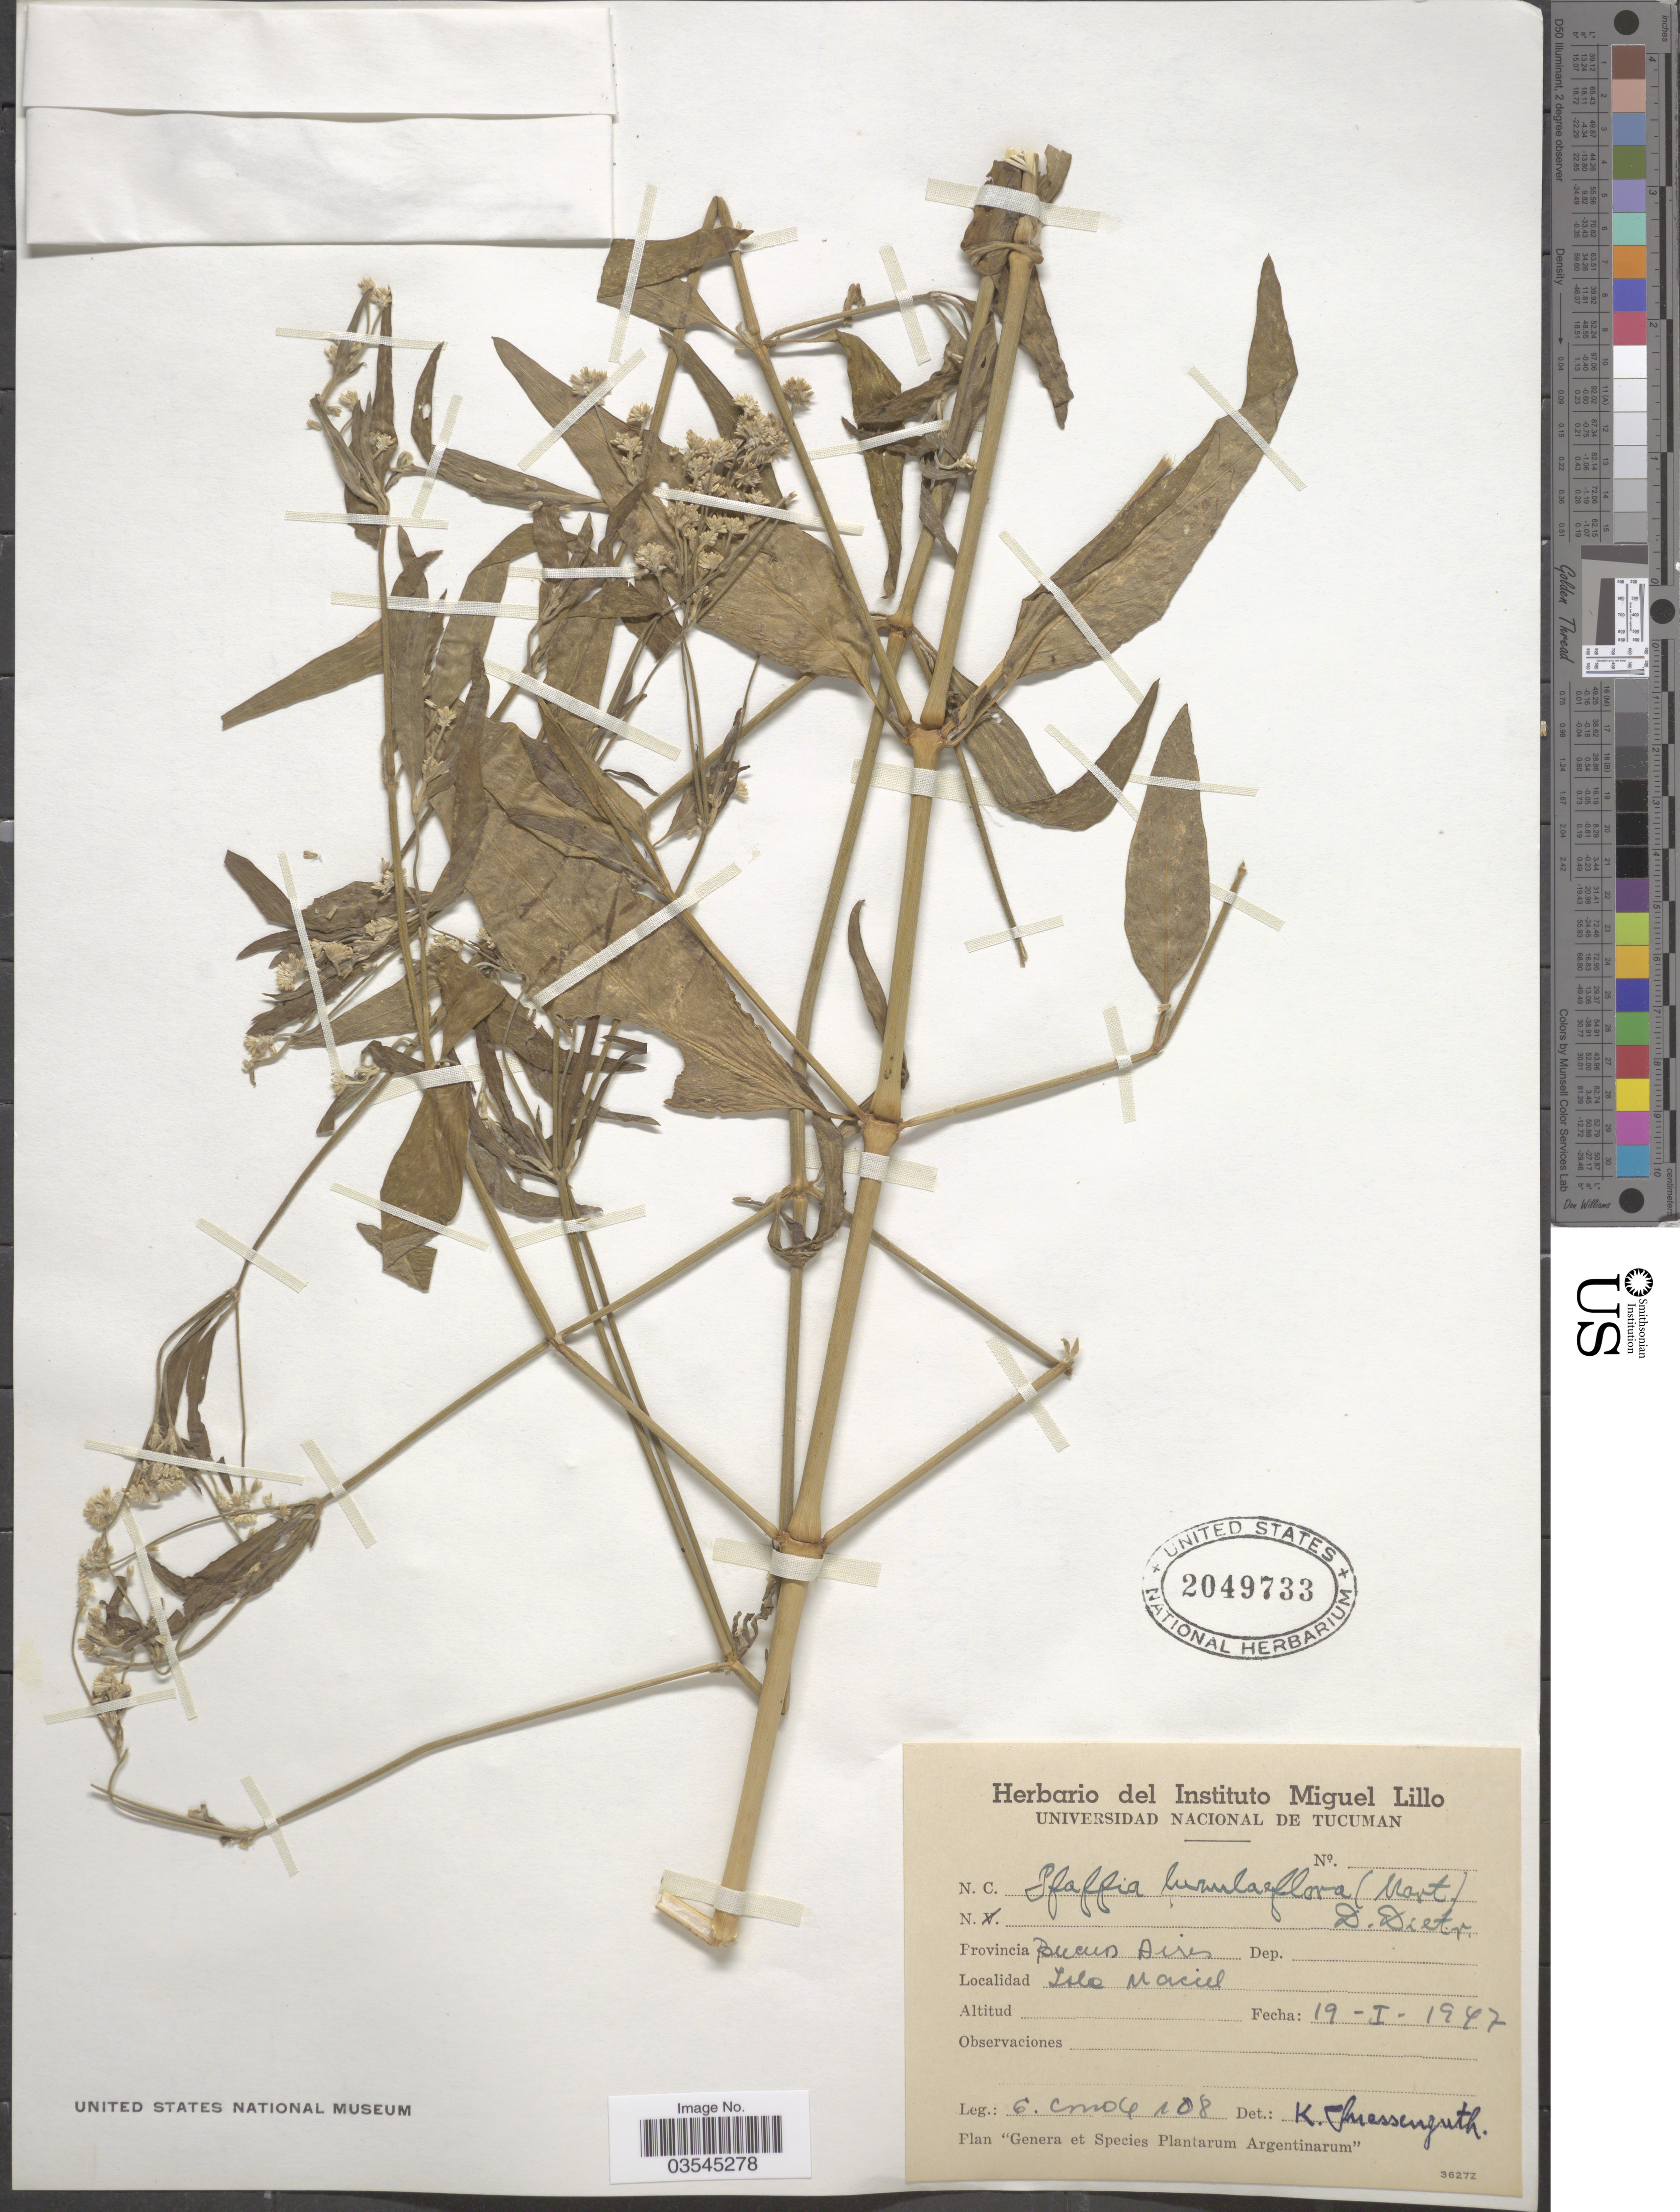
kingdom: Plantae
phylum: Tracheophyta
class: Magnoliopsida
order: Caryophyllales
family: Amaranthaceae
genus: Pfaffia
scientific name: Pfaffia glomerata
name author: (Spreng.) Pedersen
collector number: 108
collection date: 1947-01-19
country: Argentina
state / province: Buenos Aires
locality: Isla Maciel.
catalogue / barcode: US 2049733